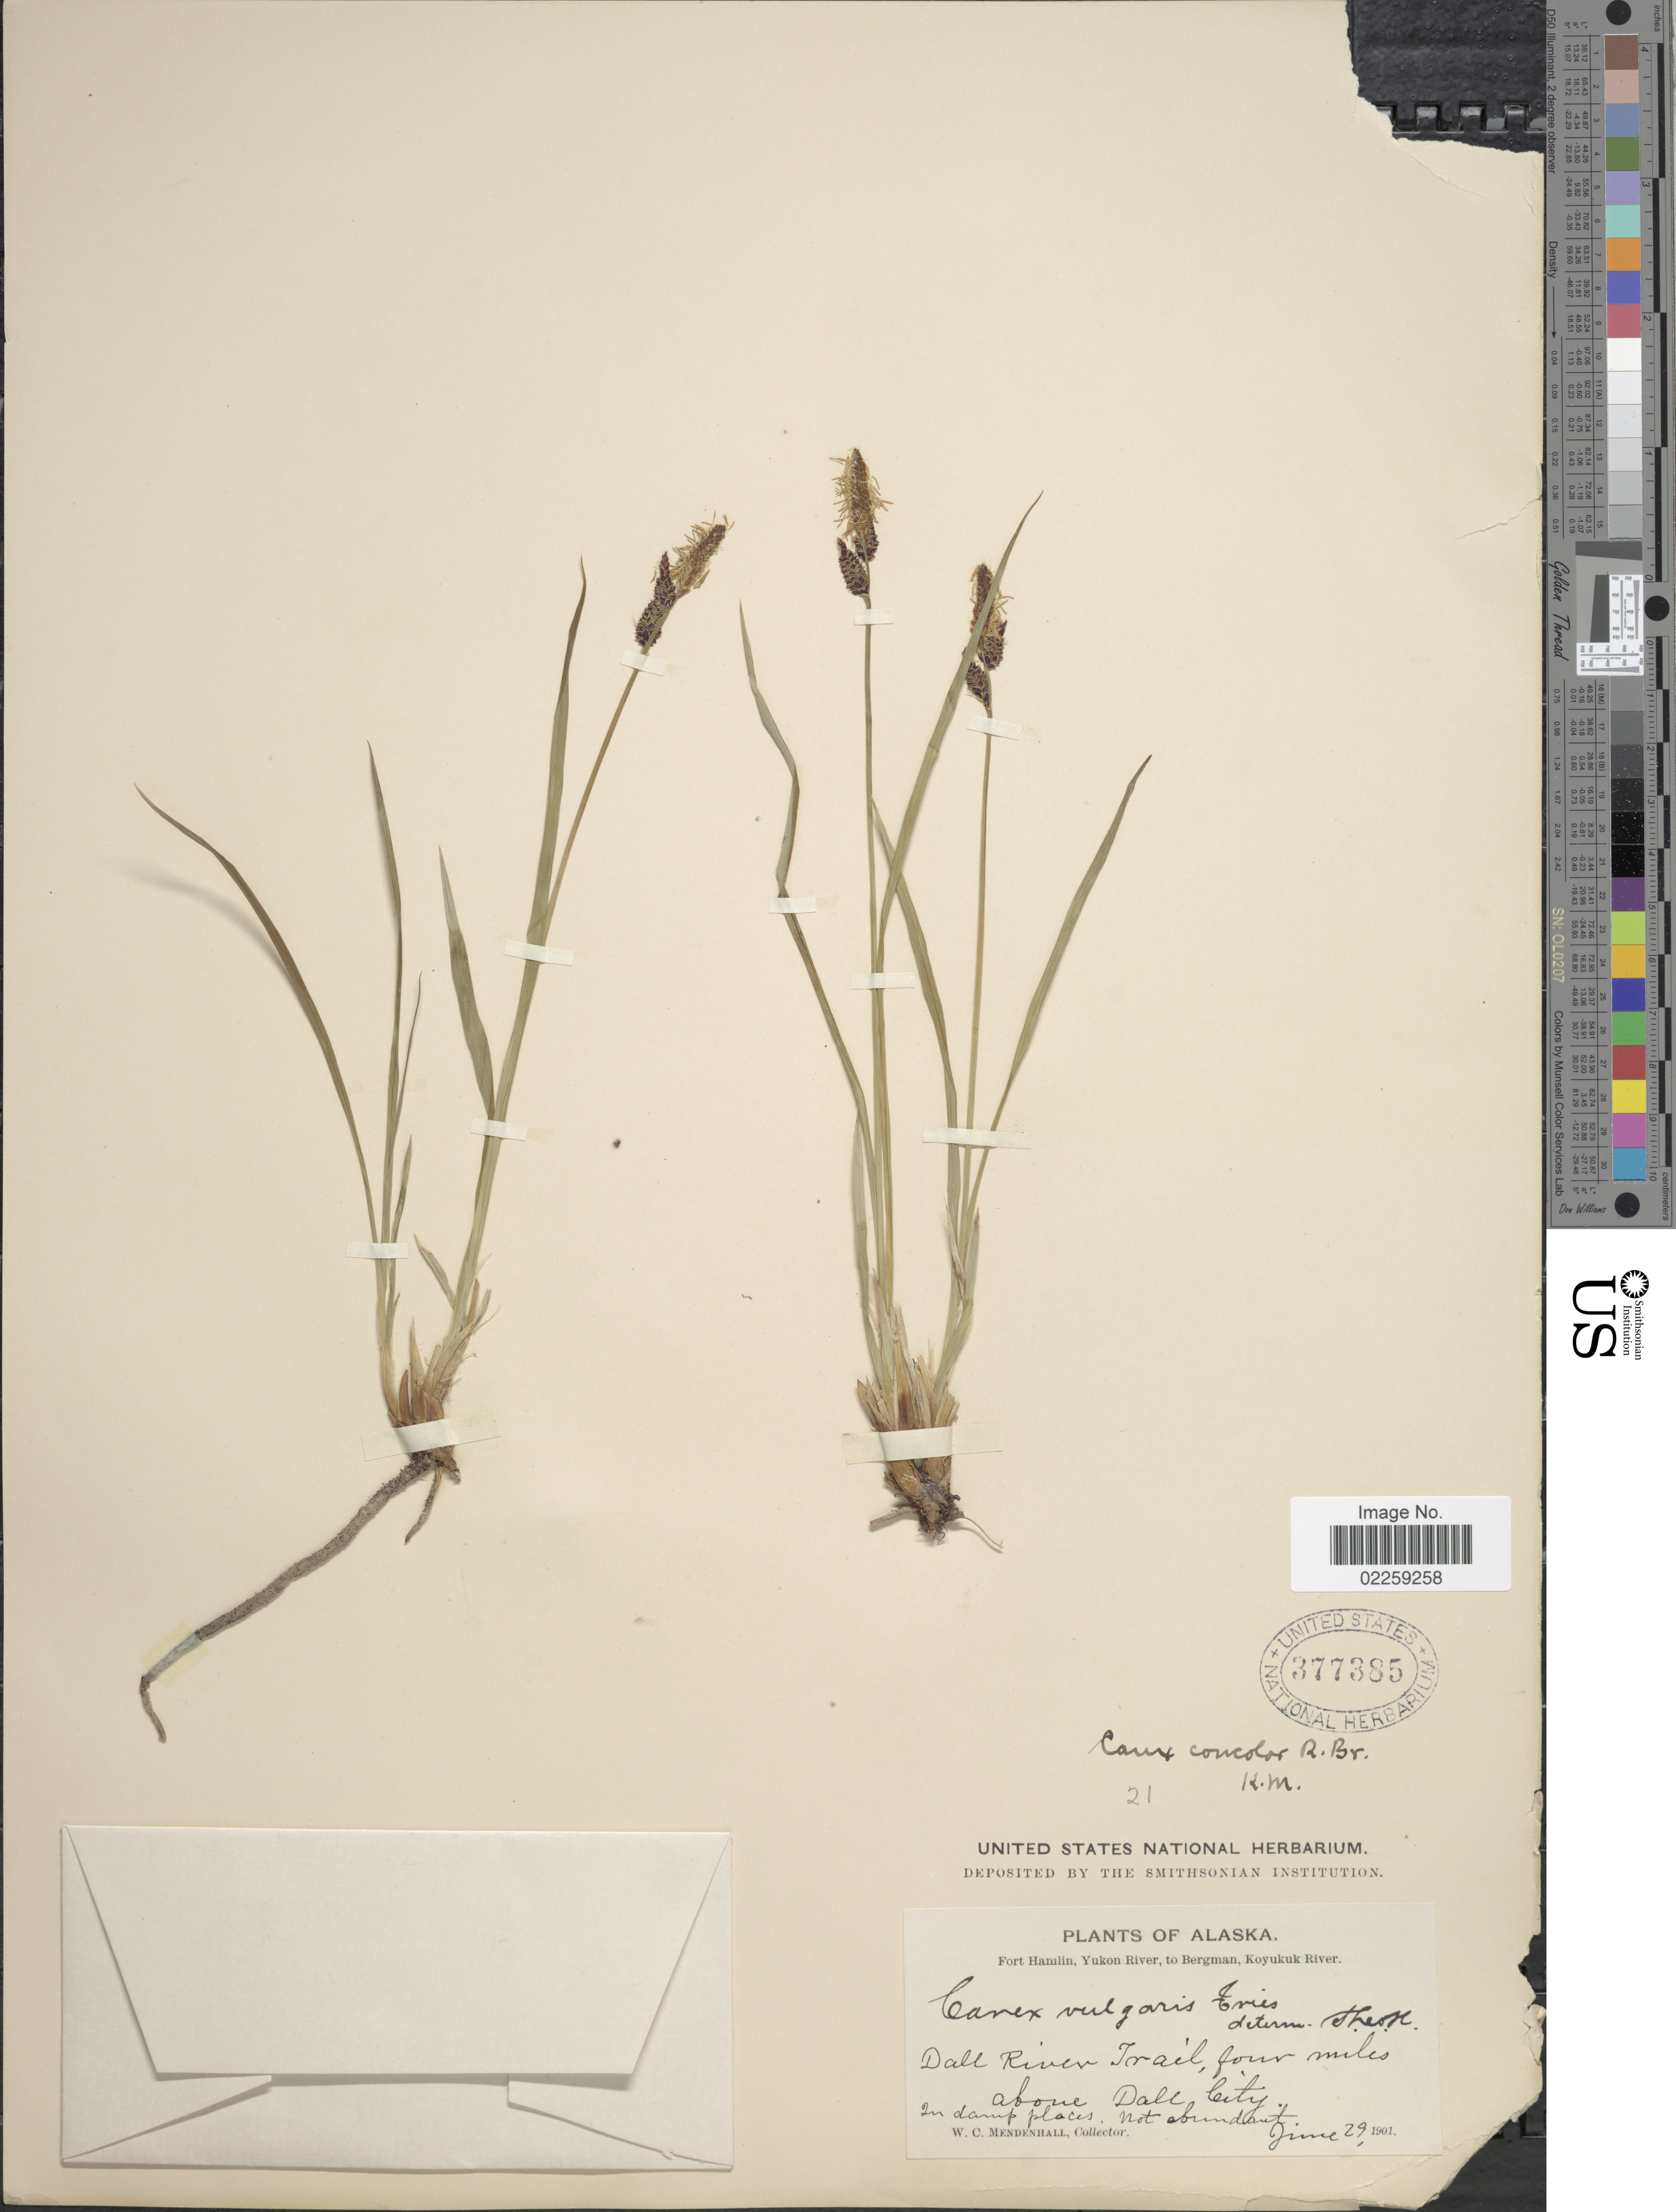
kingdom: Plantae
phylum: Tracheophyta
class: Liliopsida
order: Poales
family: Cyperaceae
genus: Carex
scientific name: Carex bigelowii subsp. lugens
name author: (Holm) T.V. Egorova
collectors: W. Mendenhall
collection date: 1901-06-29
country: United States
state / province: Alaska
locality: Dall River Trail four miles above Dall City, Fort Hamlin Yukon river, to Bergman, Koyuuk River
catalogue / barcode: US 377385